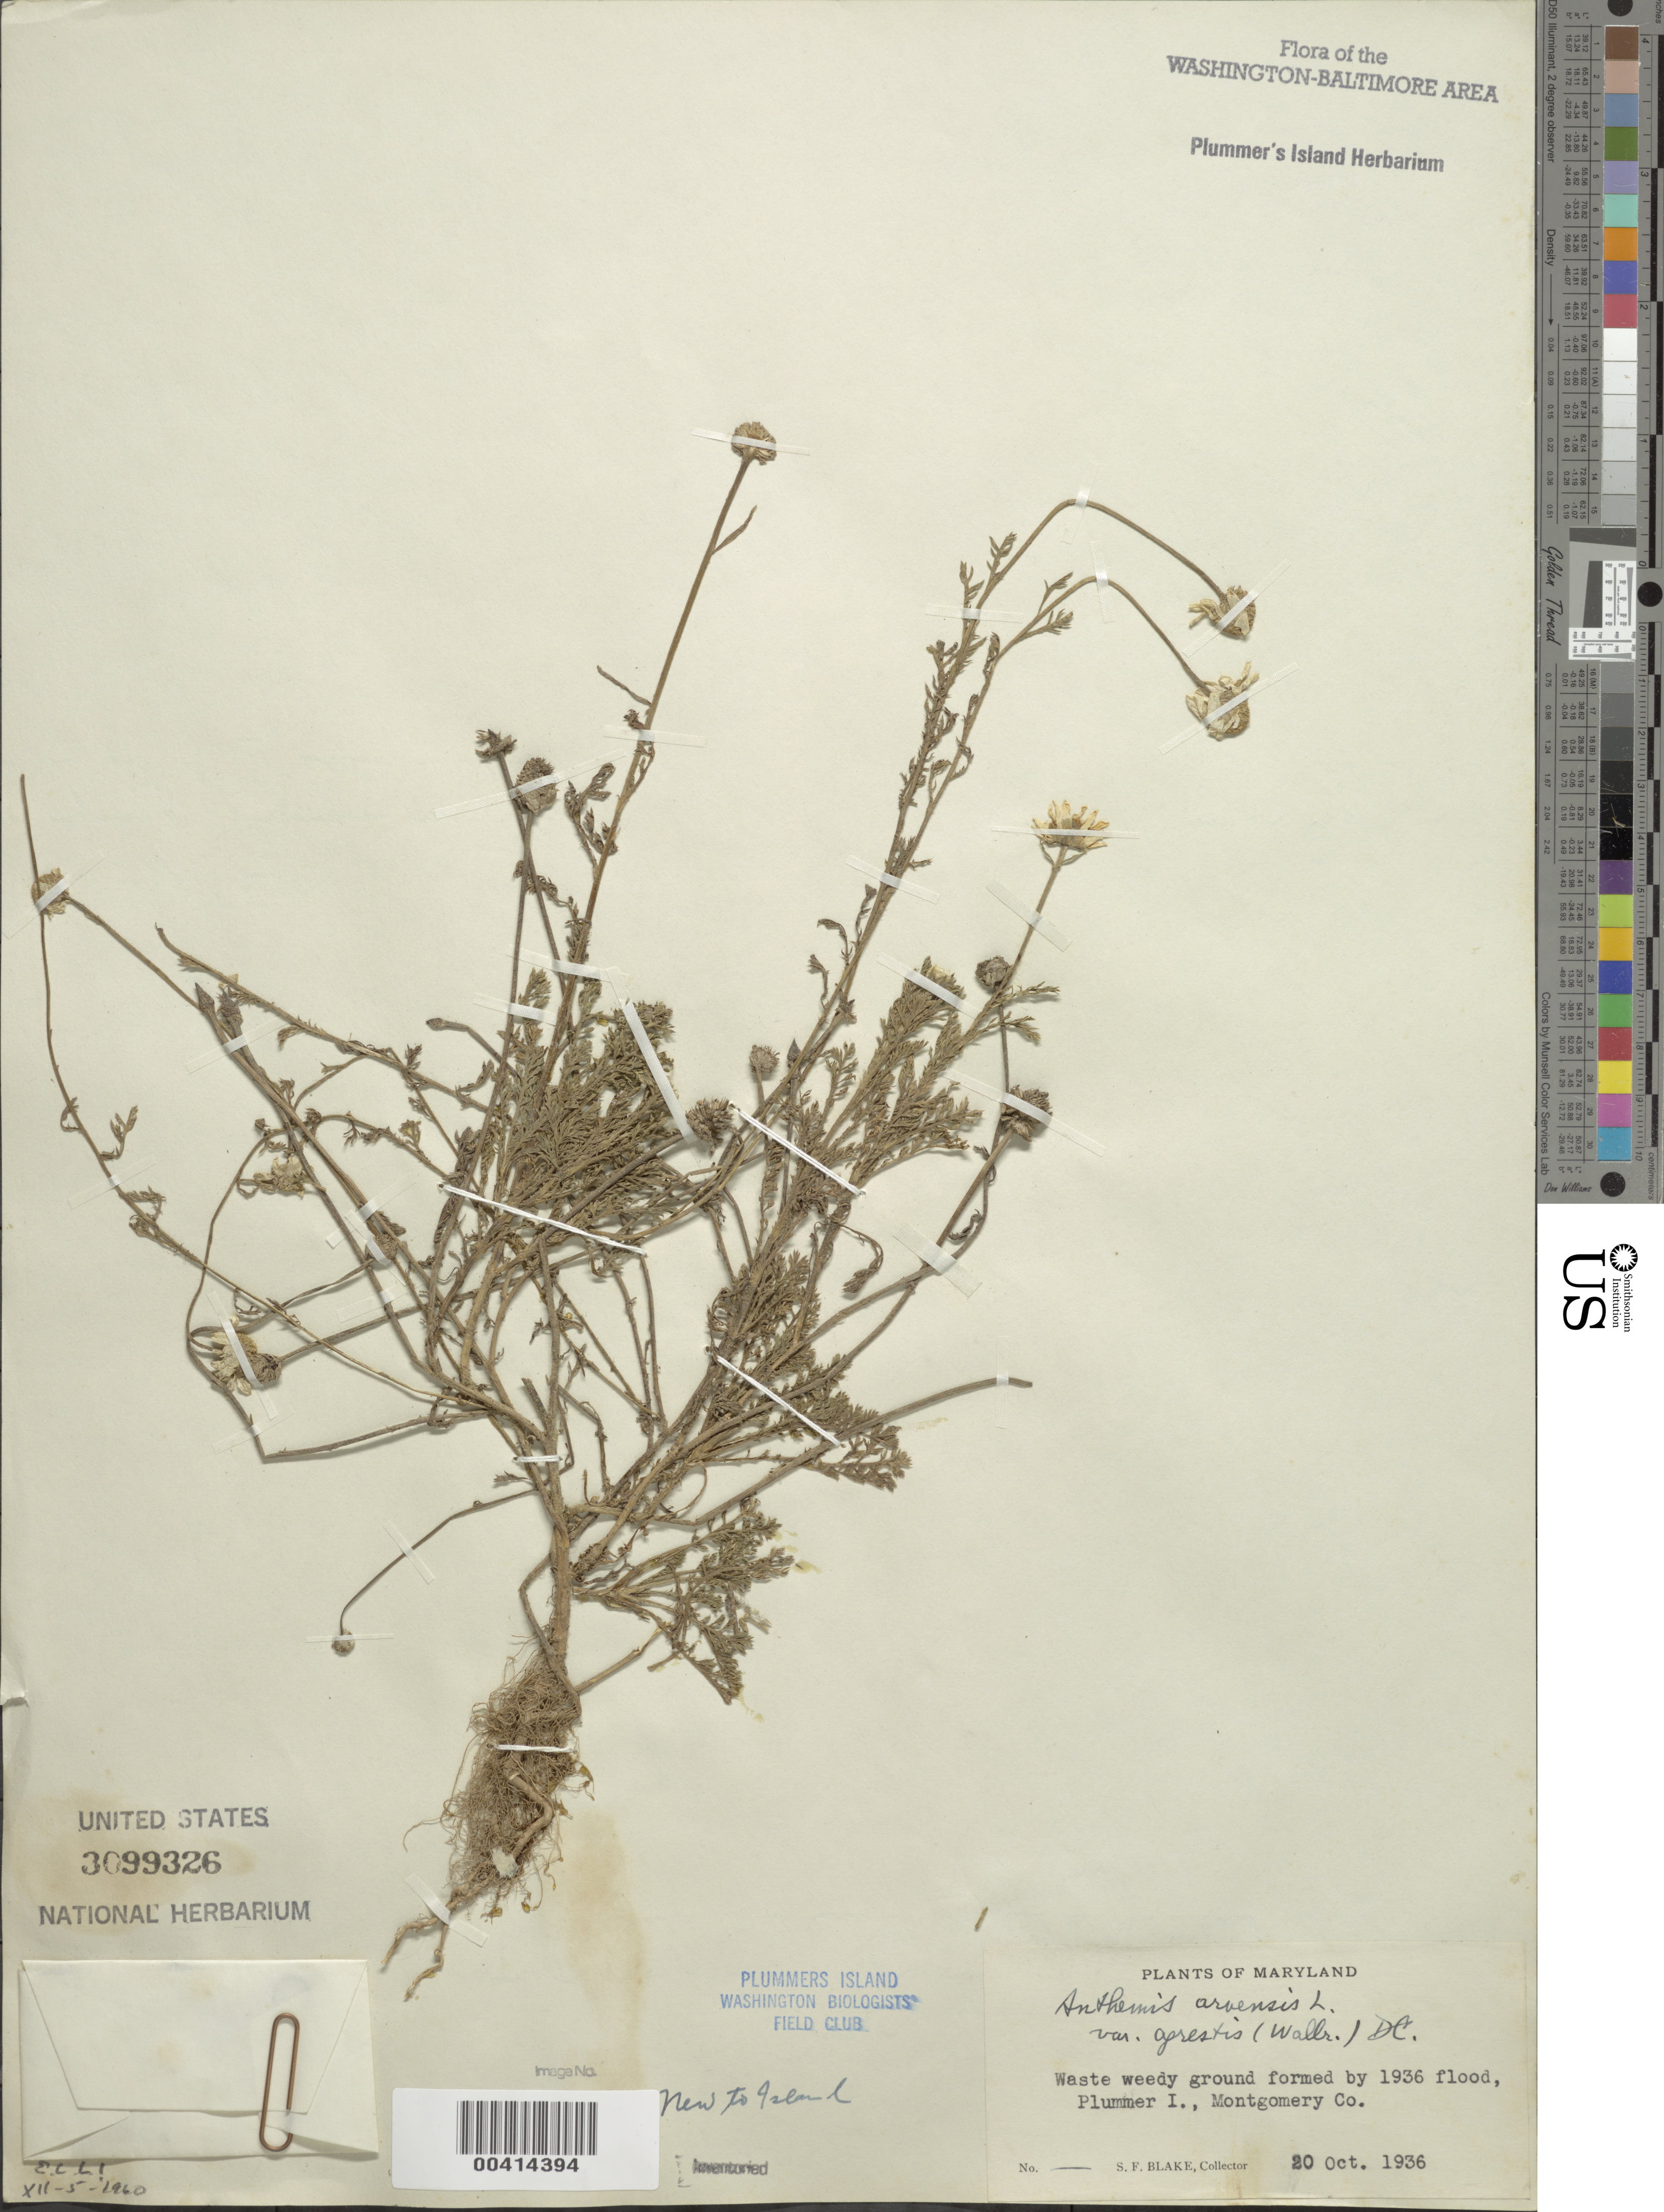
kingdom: Plantae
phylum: Tracheophyta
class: Magnoliopsida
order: Asterales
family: Asteraceae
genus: Anthemis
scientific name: Anthemis arvensis var. agrestis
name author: (Wallr.) DC.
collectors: S. Blake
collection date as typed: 20 Oct 1936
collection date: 1936-10-20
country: United States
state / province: Maryland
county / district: Montgomery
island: Plummers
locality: Plummer's Island C. & O. Canal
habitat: Waste weedy ground formed by 1936 flood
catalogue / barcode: US 3099326